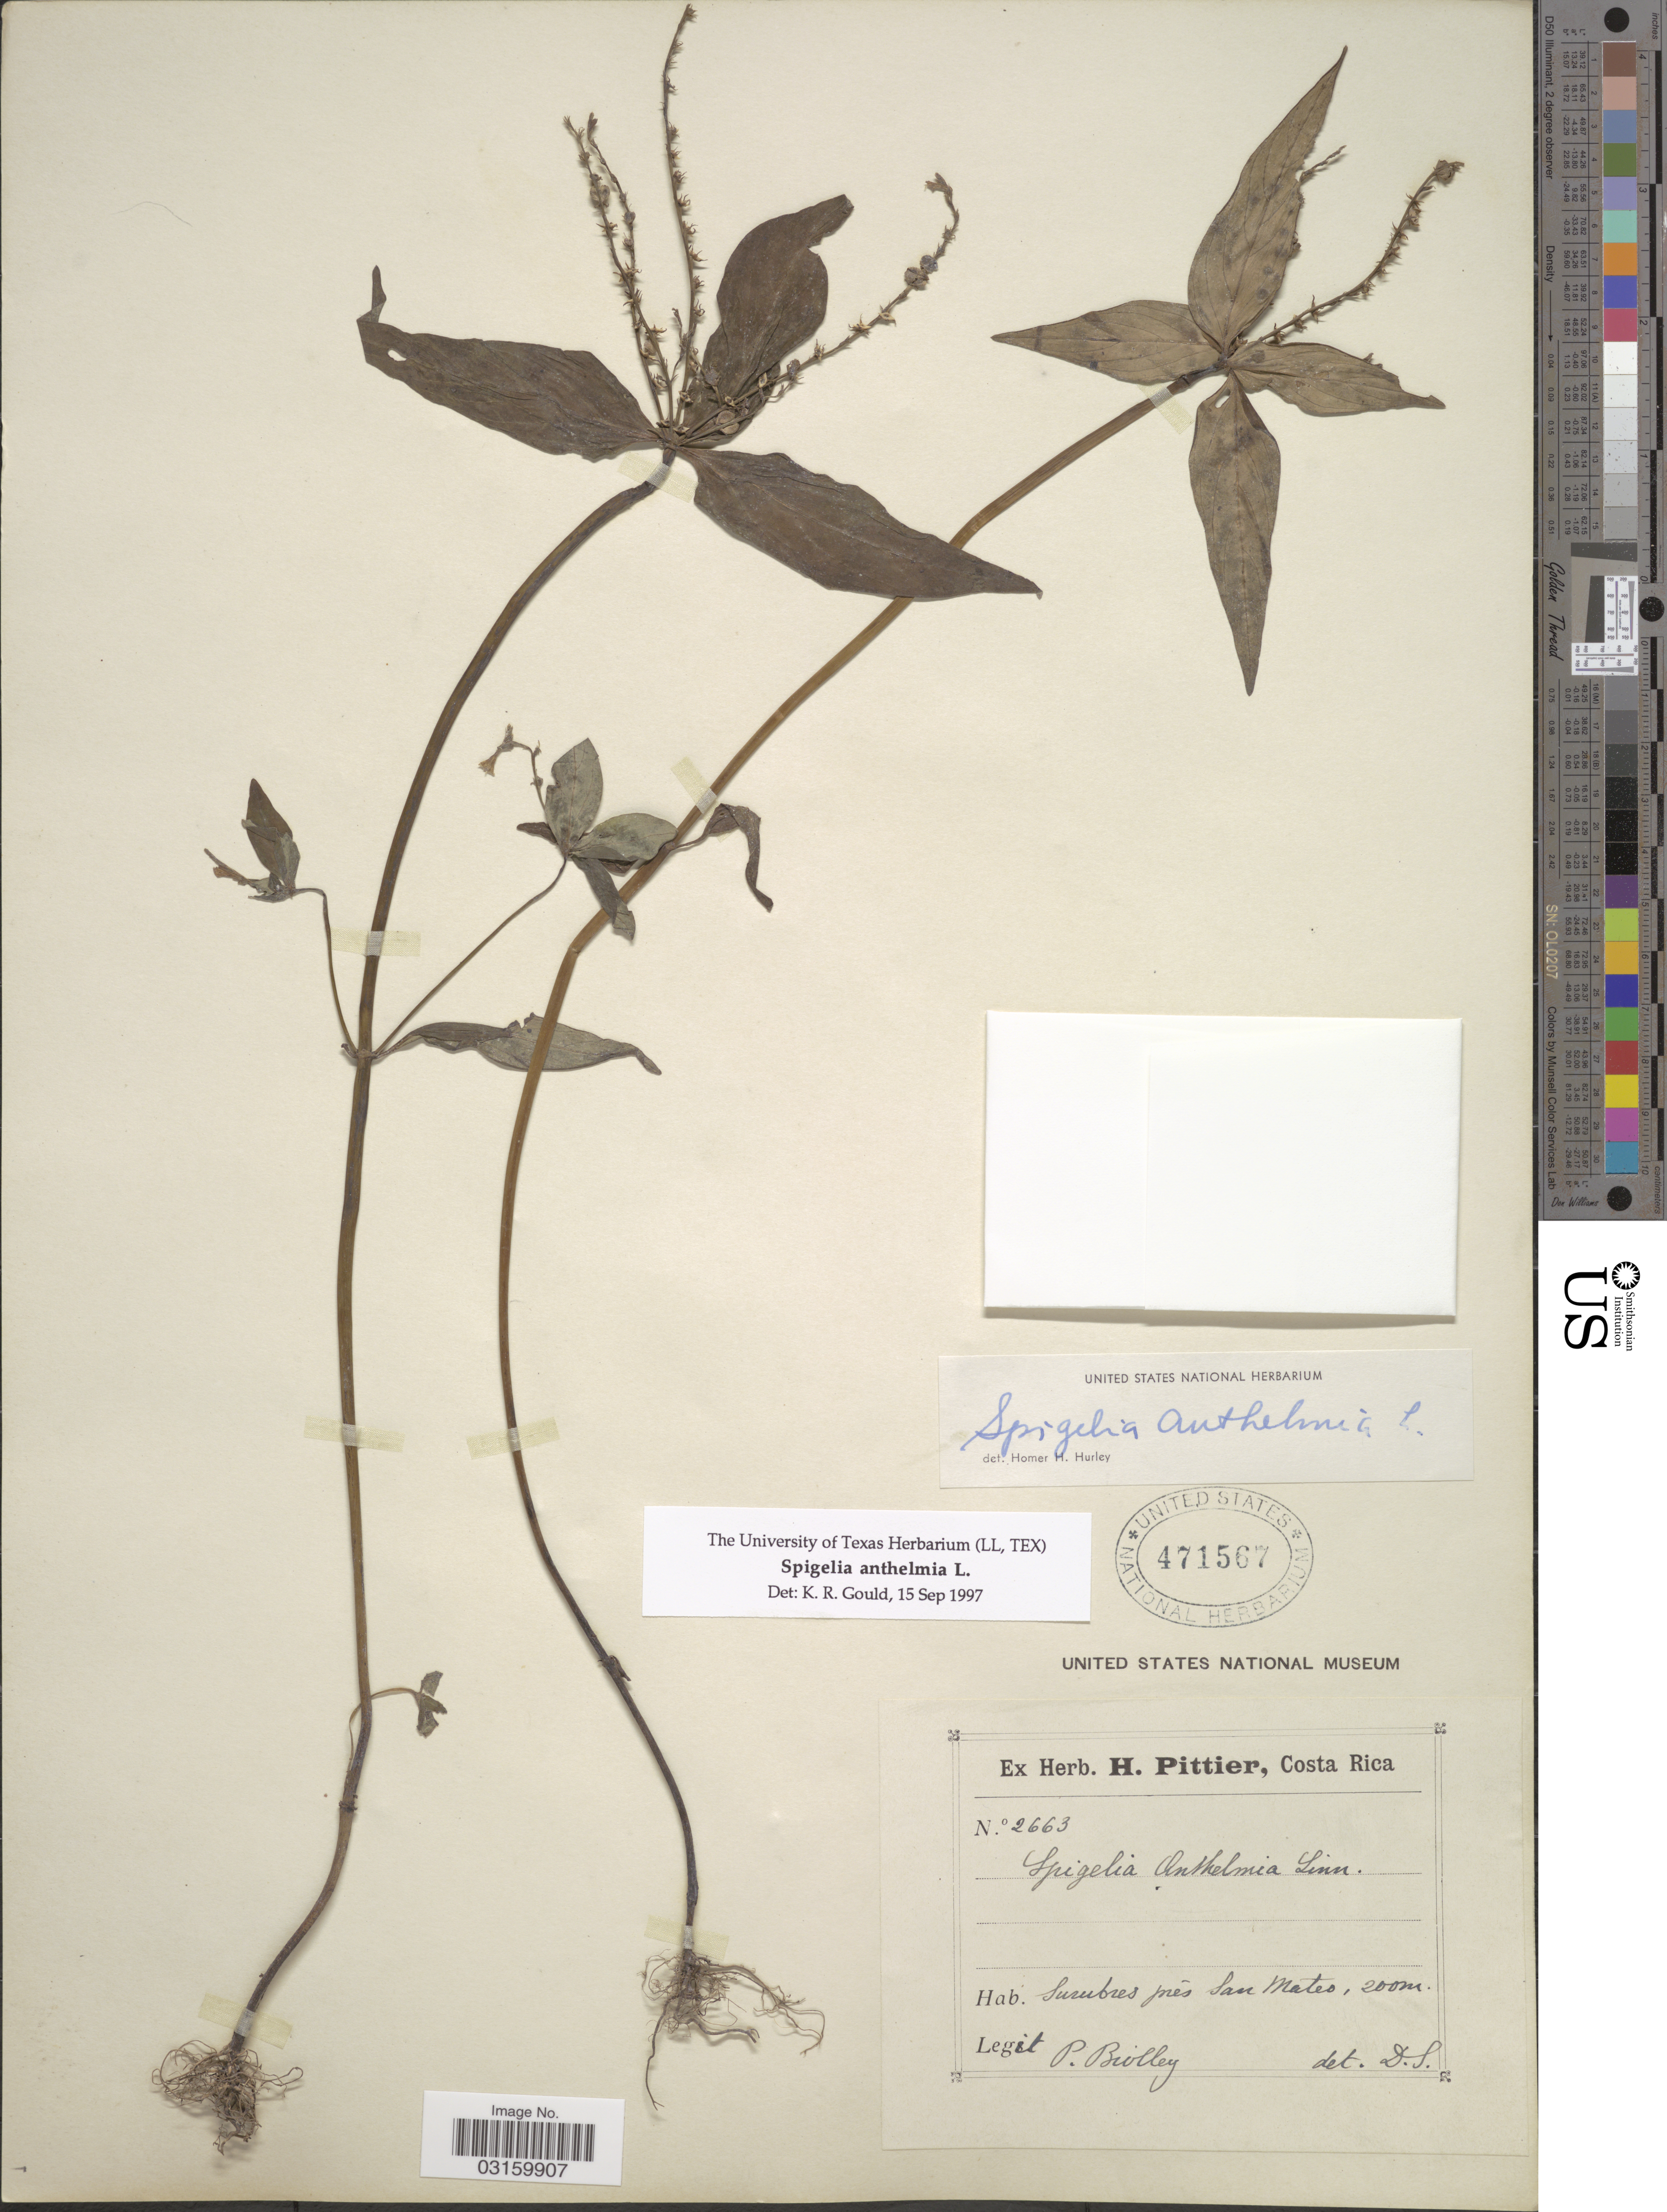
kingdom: Plantae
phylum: Tracheophyta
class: Magnoliopsida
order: Gentianales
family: Loganiaceae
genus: Spigelia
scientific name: Spigelia anthelmia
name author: L.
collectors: P. Biolley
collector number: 2663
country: Costa Rica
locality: Surubres près San Mateo.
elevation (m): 200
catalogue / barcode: US 471567